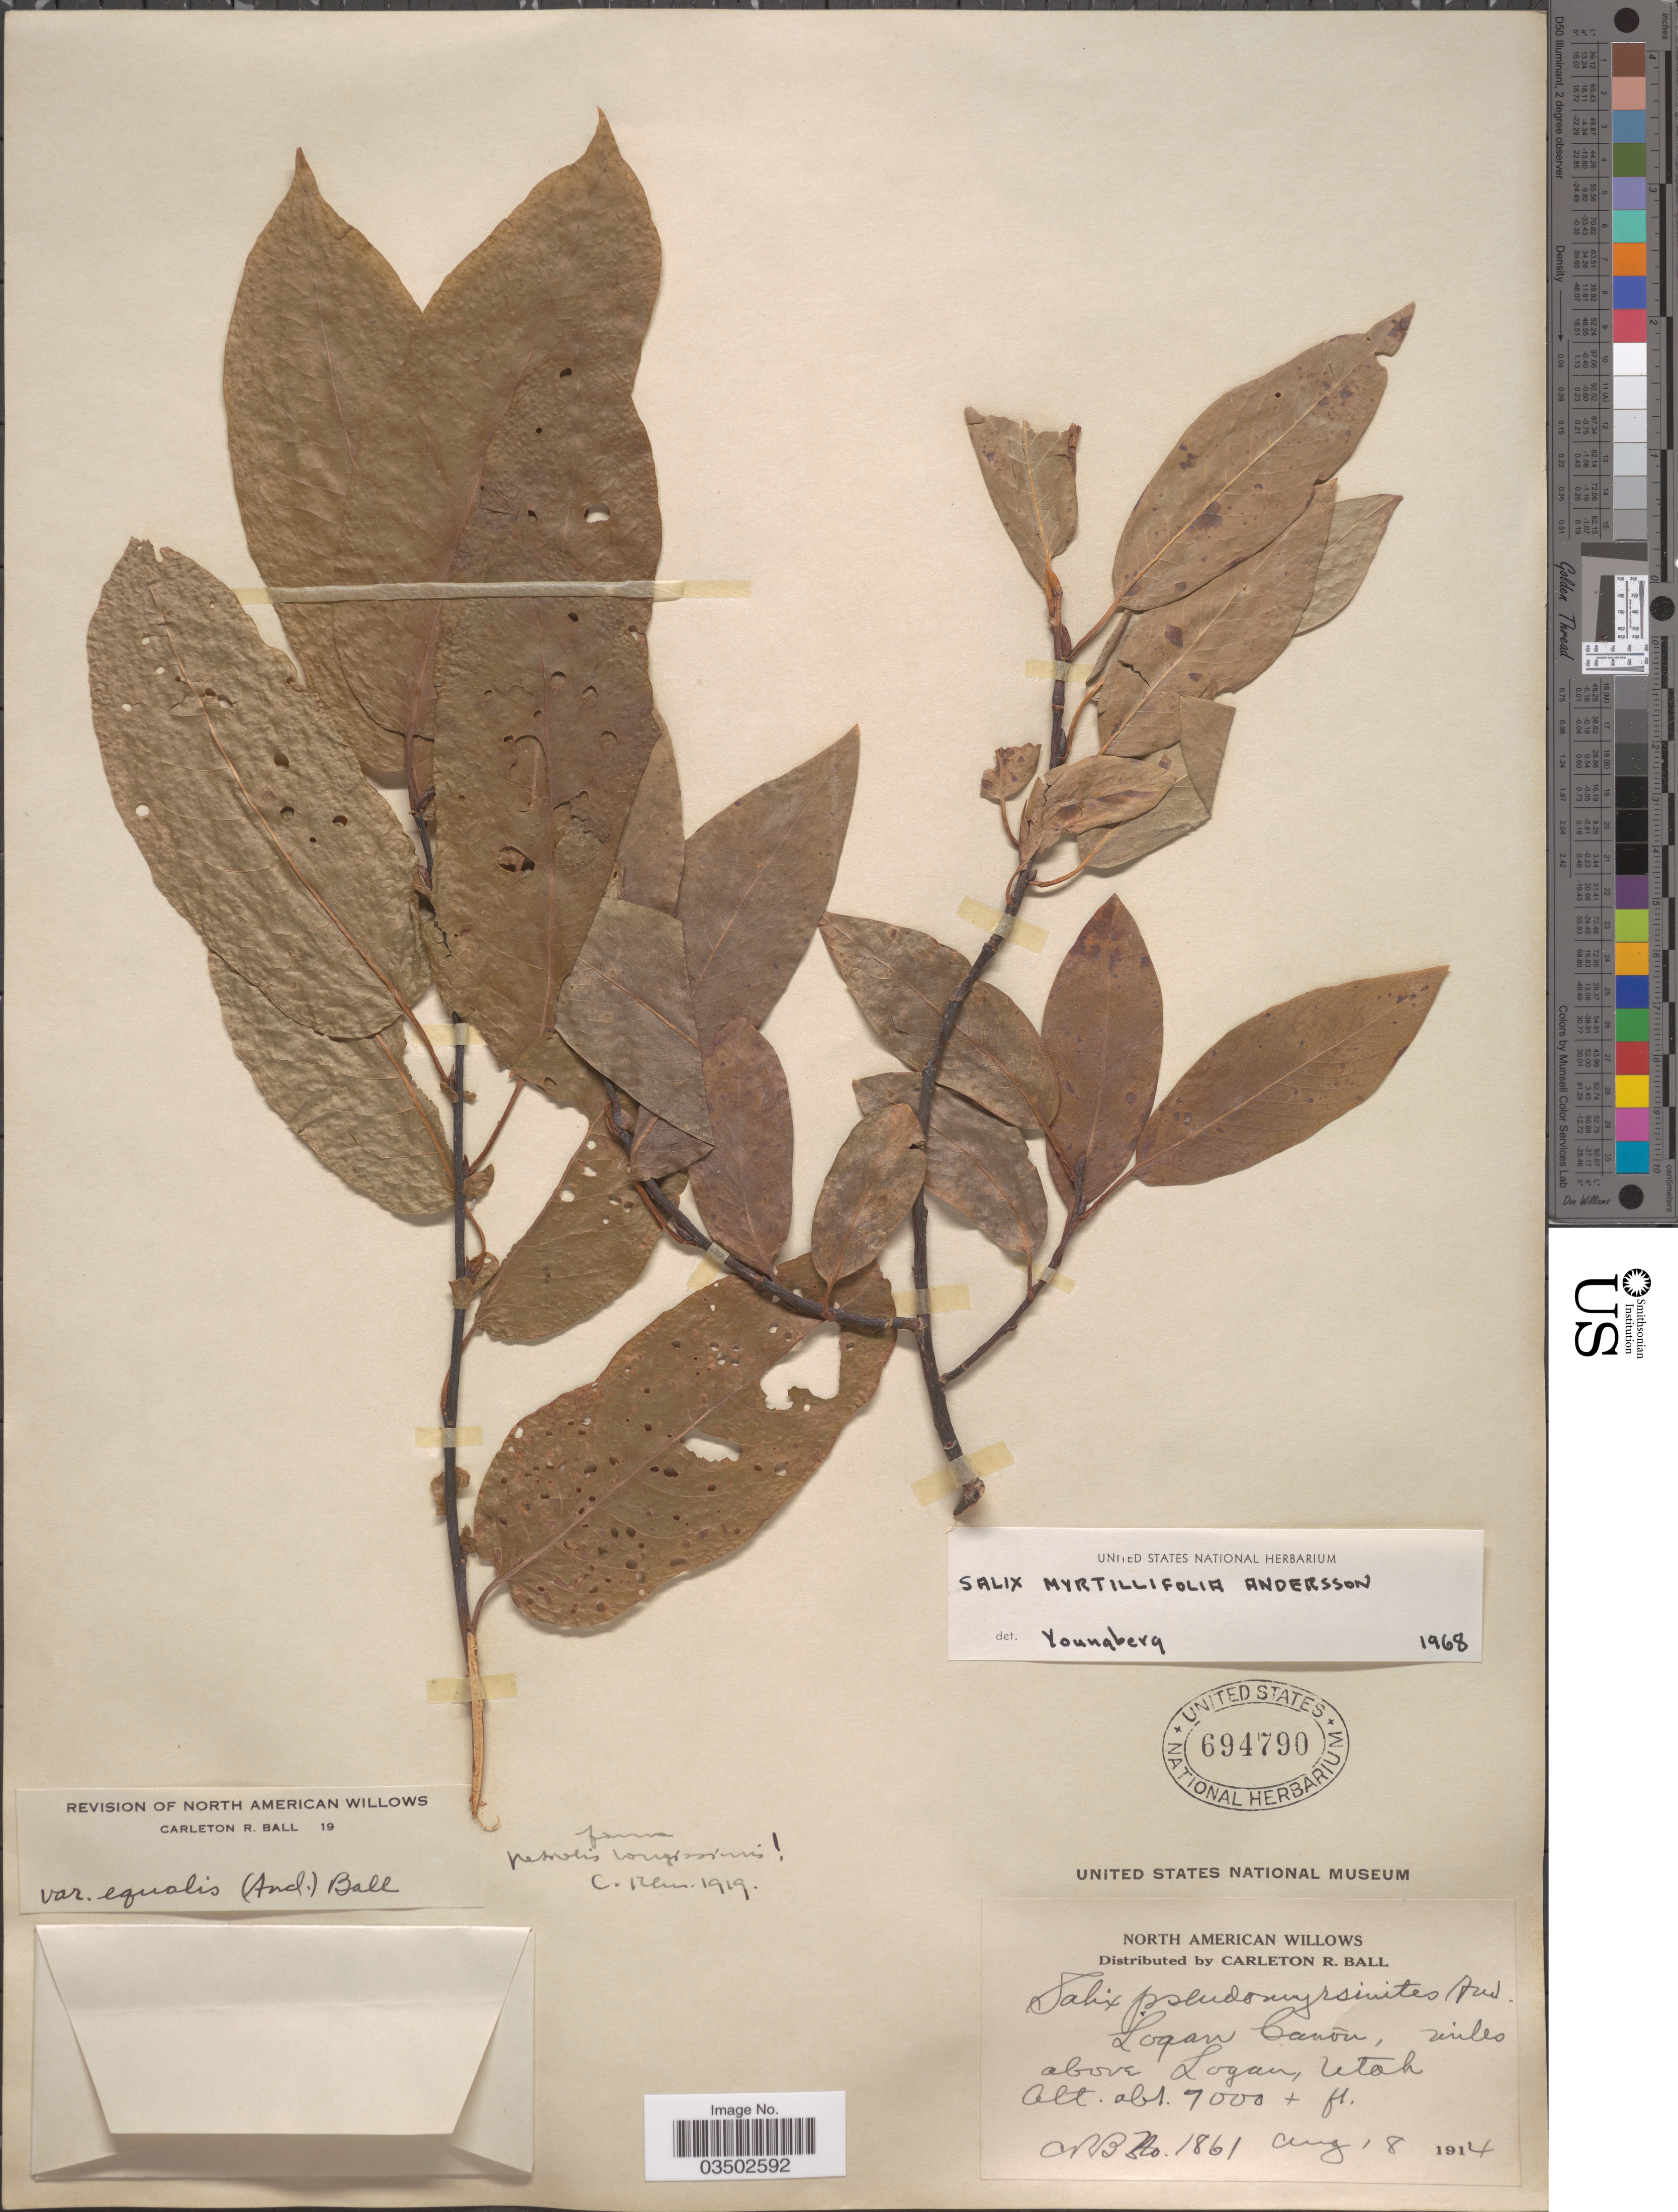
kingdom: Plantae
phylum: Tracheophyta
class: Magnoliopsida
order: Malpighiales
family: Salicaceae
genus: Salix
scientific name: Salix pseudocordata var. aequalis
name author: (Andersson) C.R. Ball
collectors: C. R. Ball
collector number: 1861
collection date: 1914-08-18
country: United States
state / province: Utah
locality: Logan Cañon, miles above Logan.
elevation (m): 2134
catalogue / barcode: US 694790